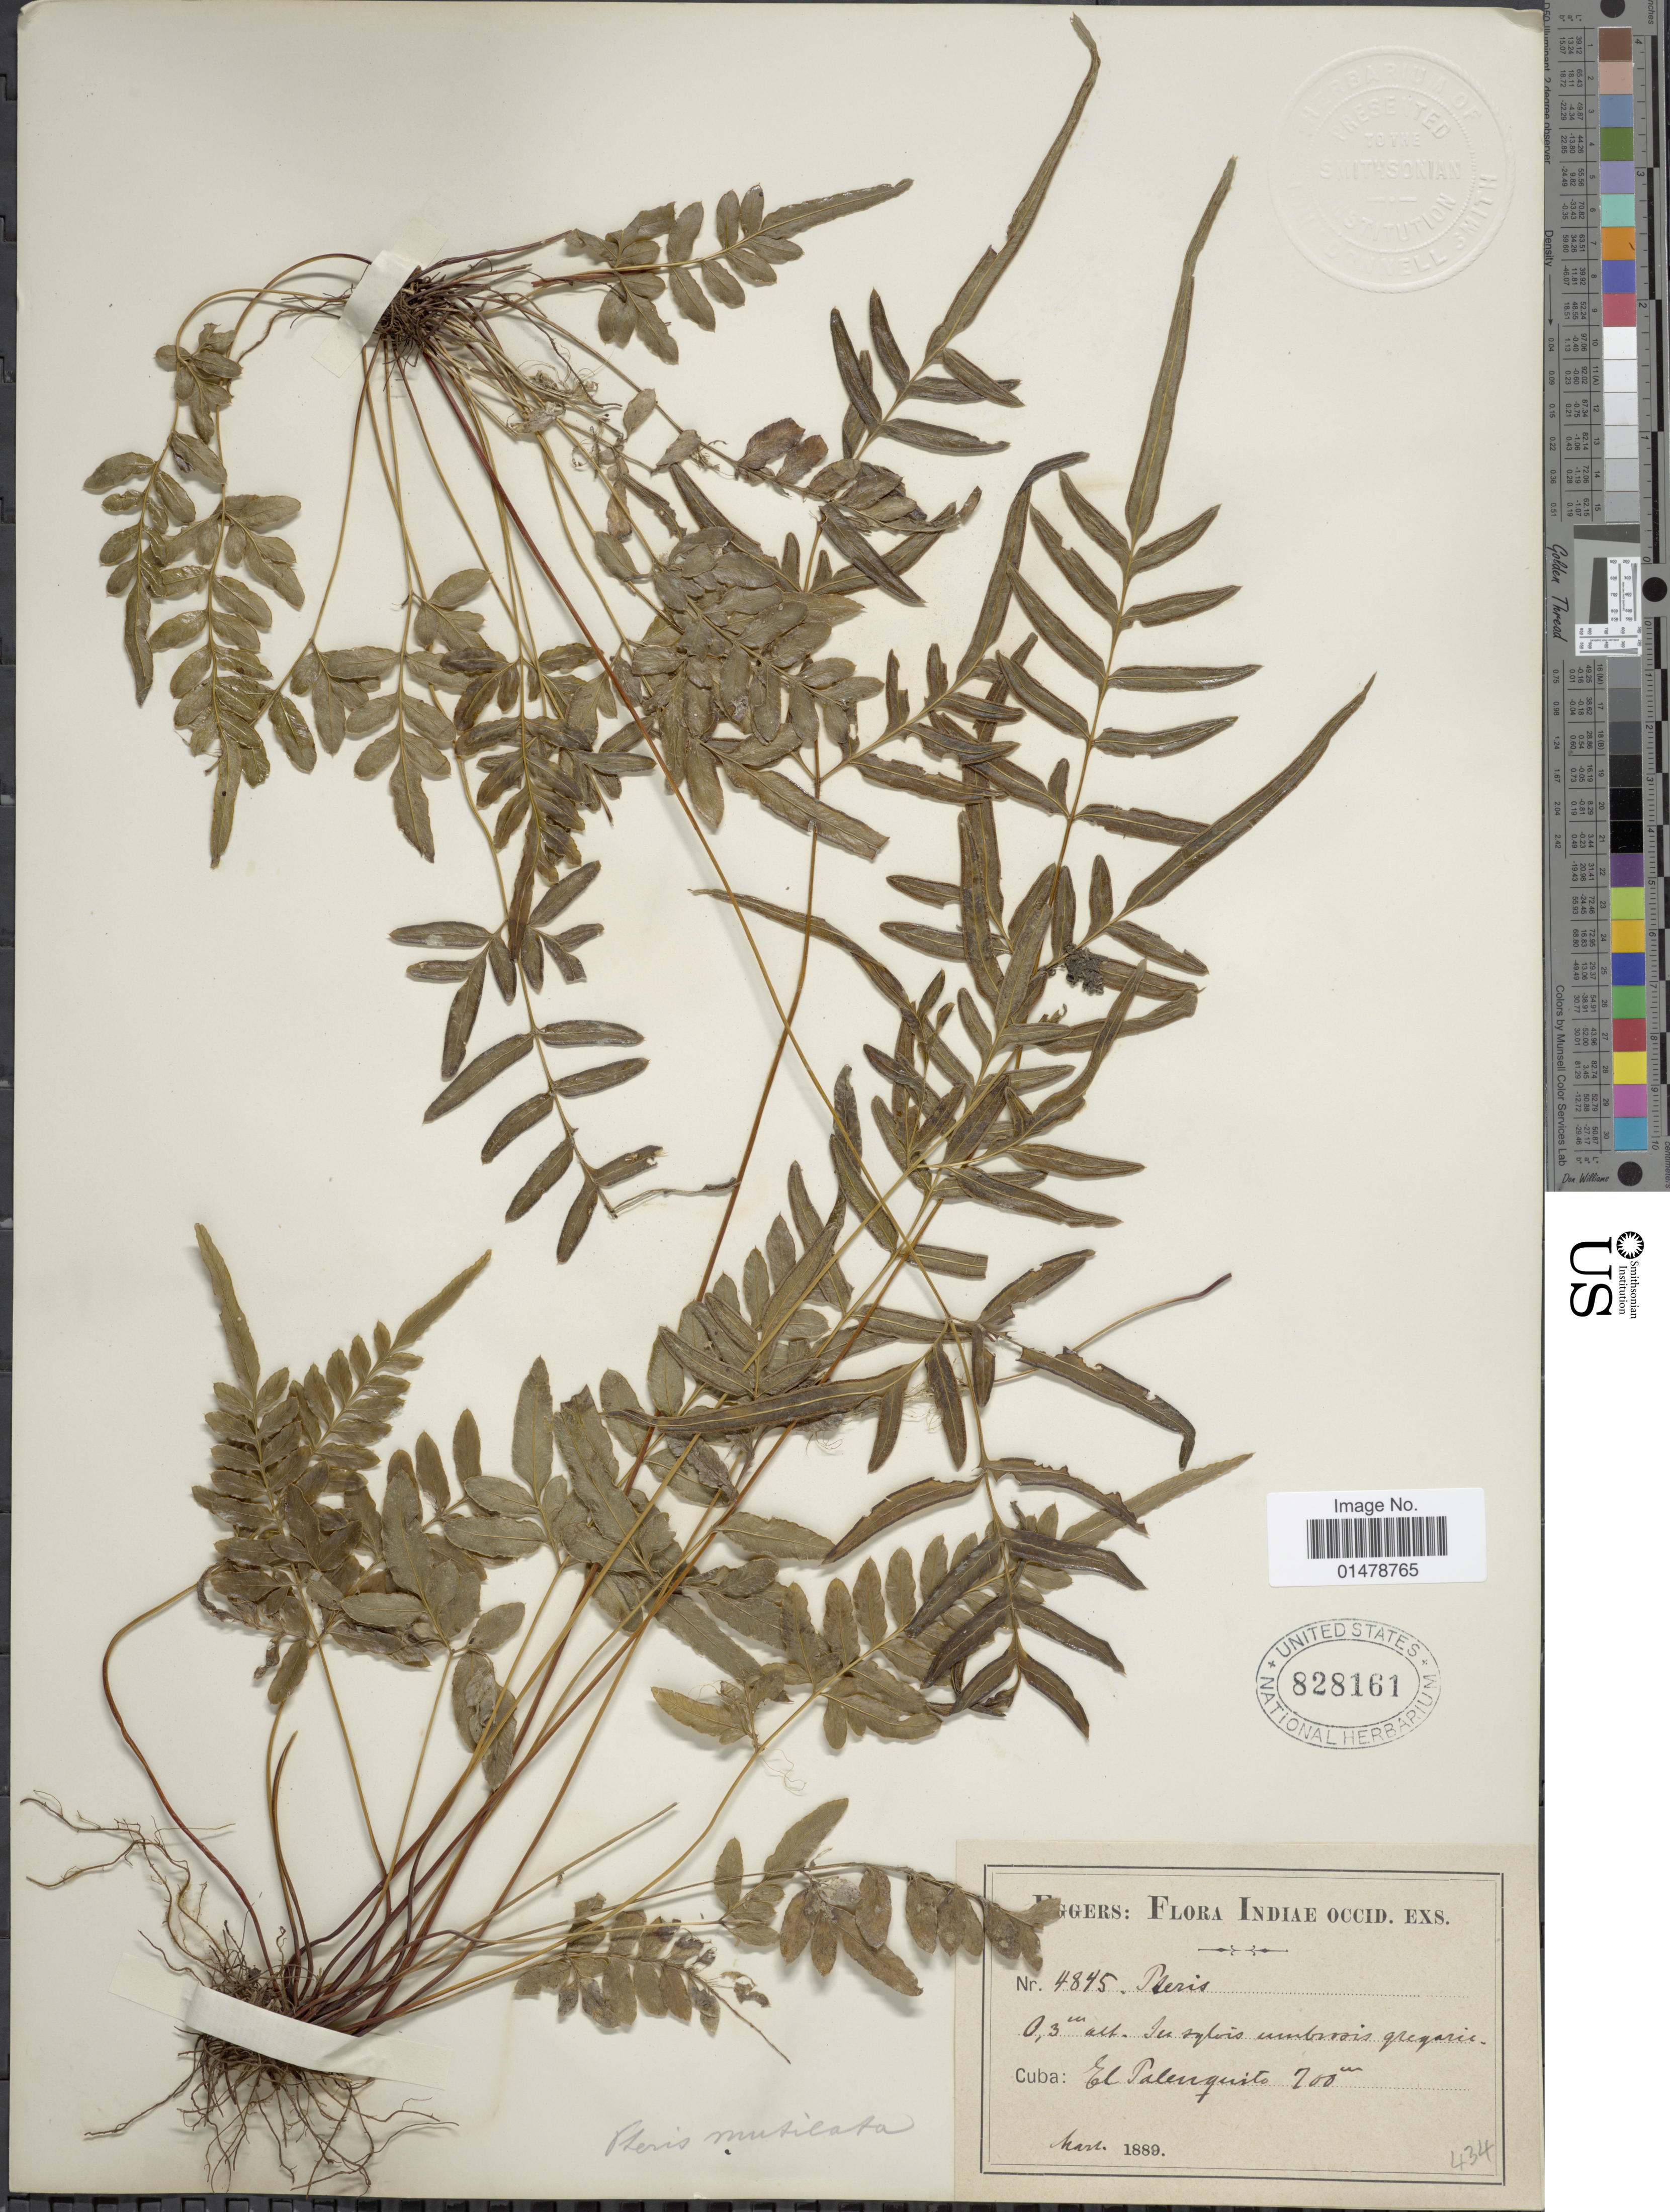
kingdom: Plantae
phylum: Tracheophyta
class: Polypodiopsida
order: Polypodiales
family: Pteridaceae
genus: Pteris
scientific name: Pteris mutilata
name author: L.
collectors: -. Eggers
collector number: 4845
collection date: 1889-03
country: Cuba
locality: El Palenquito.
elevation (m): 700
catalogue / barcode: US 828161